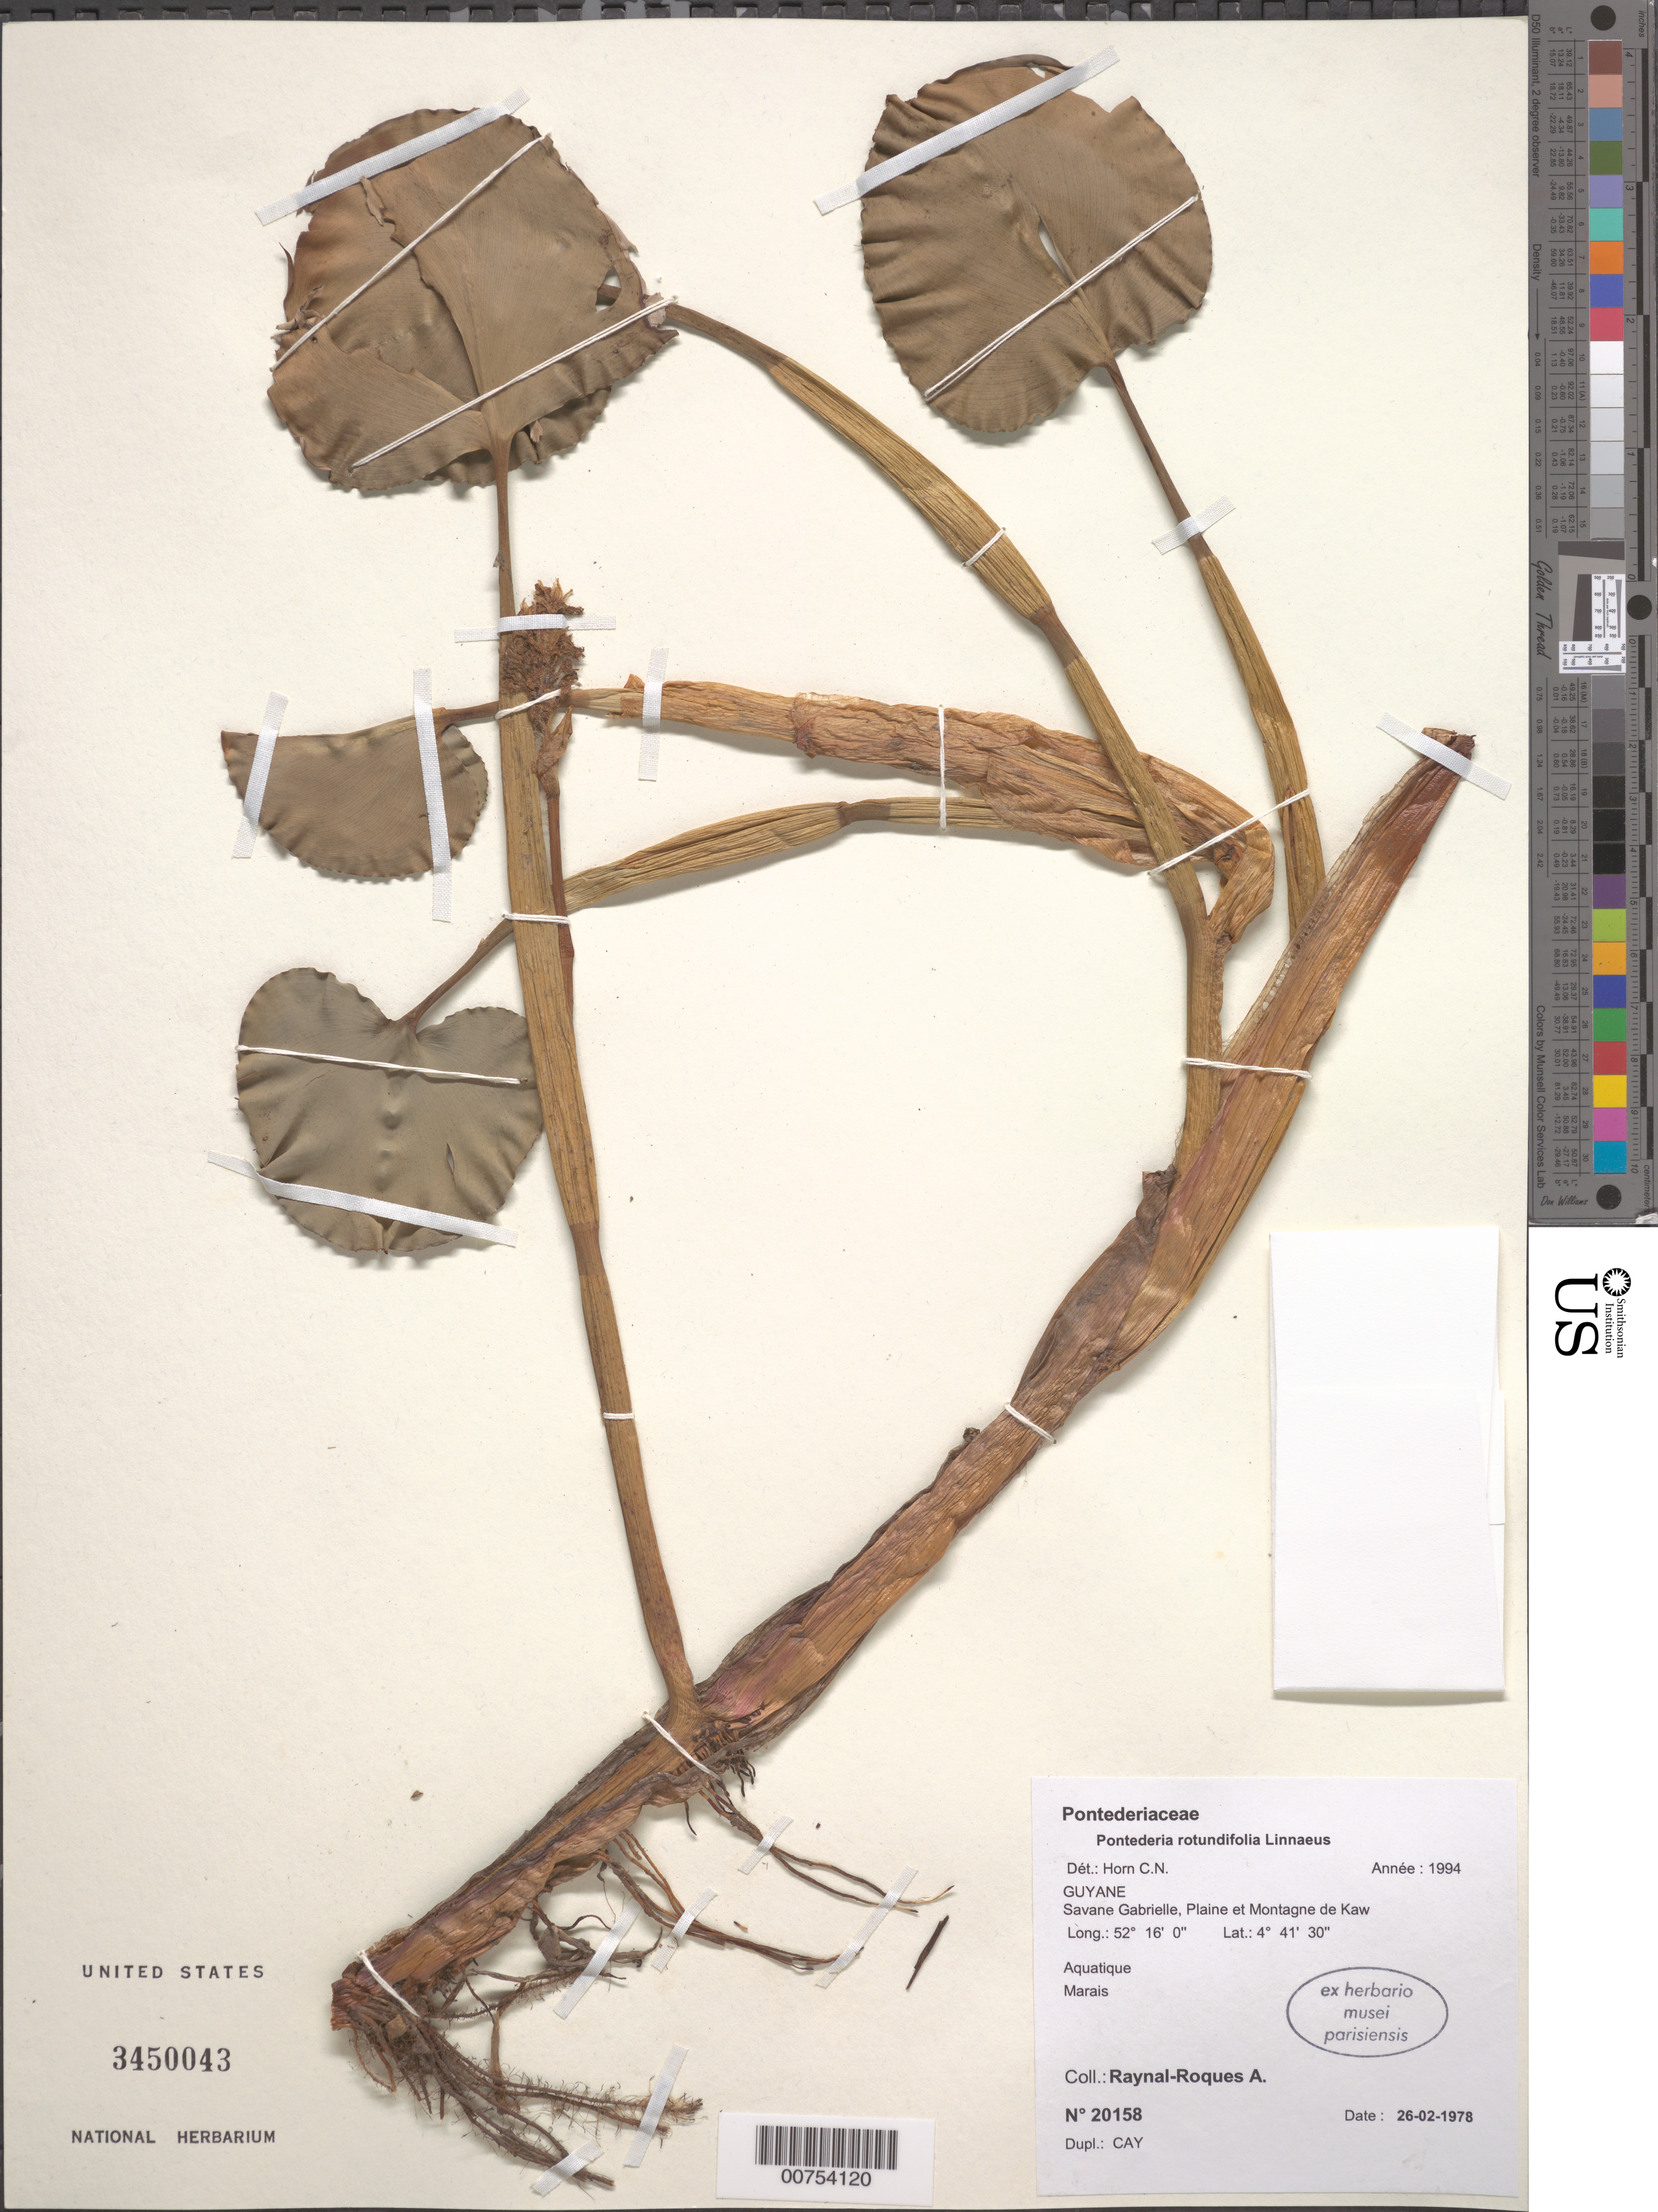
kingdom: Plantae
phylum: Tracheophyta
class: Liliopsida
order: Commelinales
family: Pontederiaceae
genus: Pontederia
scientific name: Pontederia rotundifolia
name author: L. f.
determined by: Horn, Charles N.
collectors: A. M. Raynal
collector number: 20158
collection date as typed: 26-Feb-78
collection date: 1978-02-26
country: French Guiana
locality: Savane Gabrielle, Plaine et Montagne de Kaw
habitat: Marsh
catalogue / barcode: US 3450043